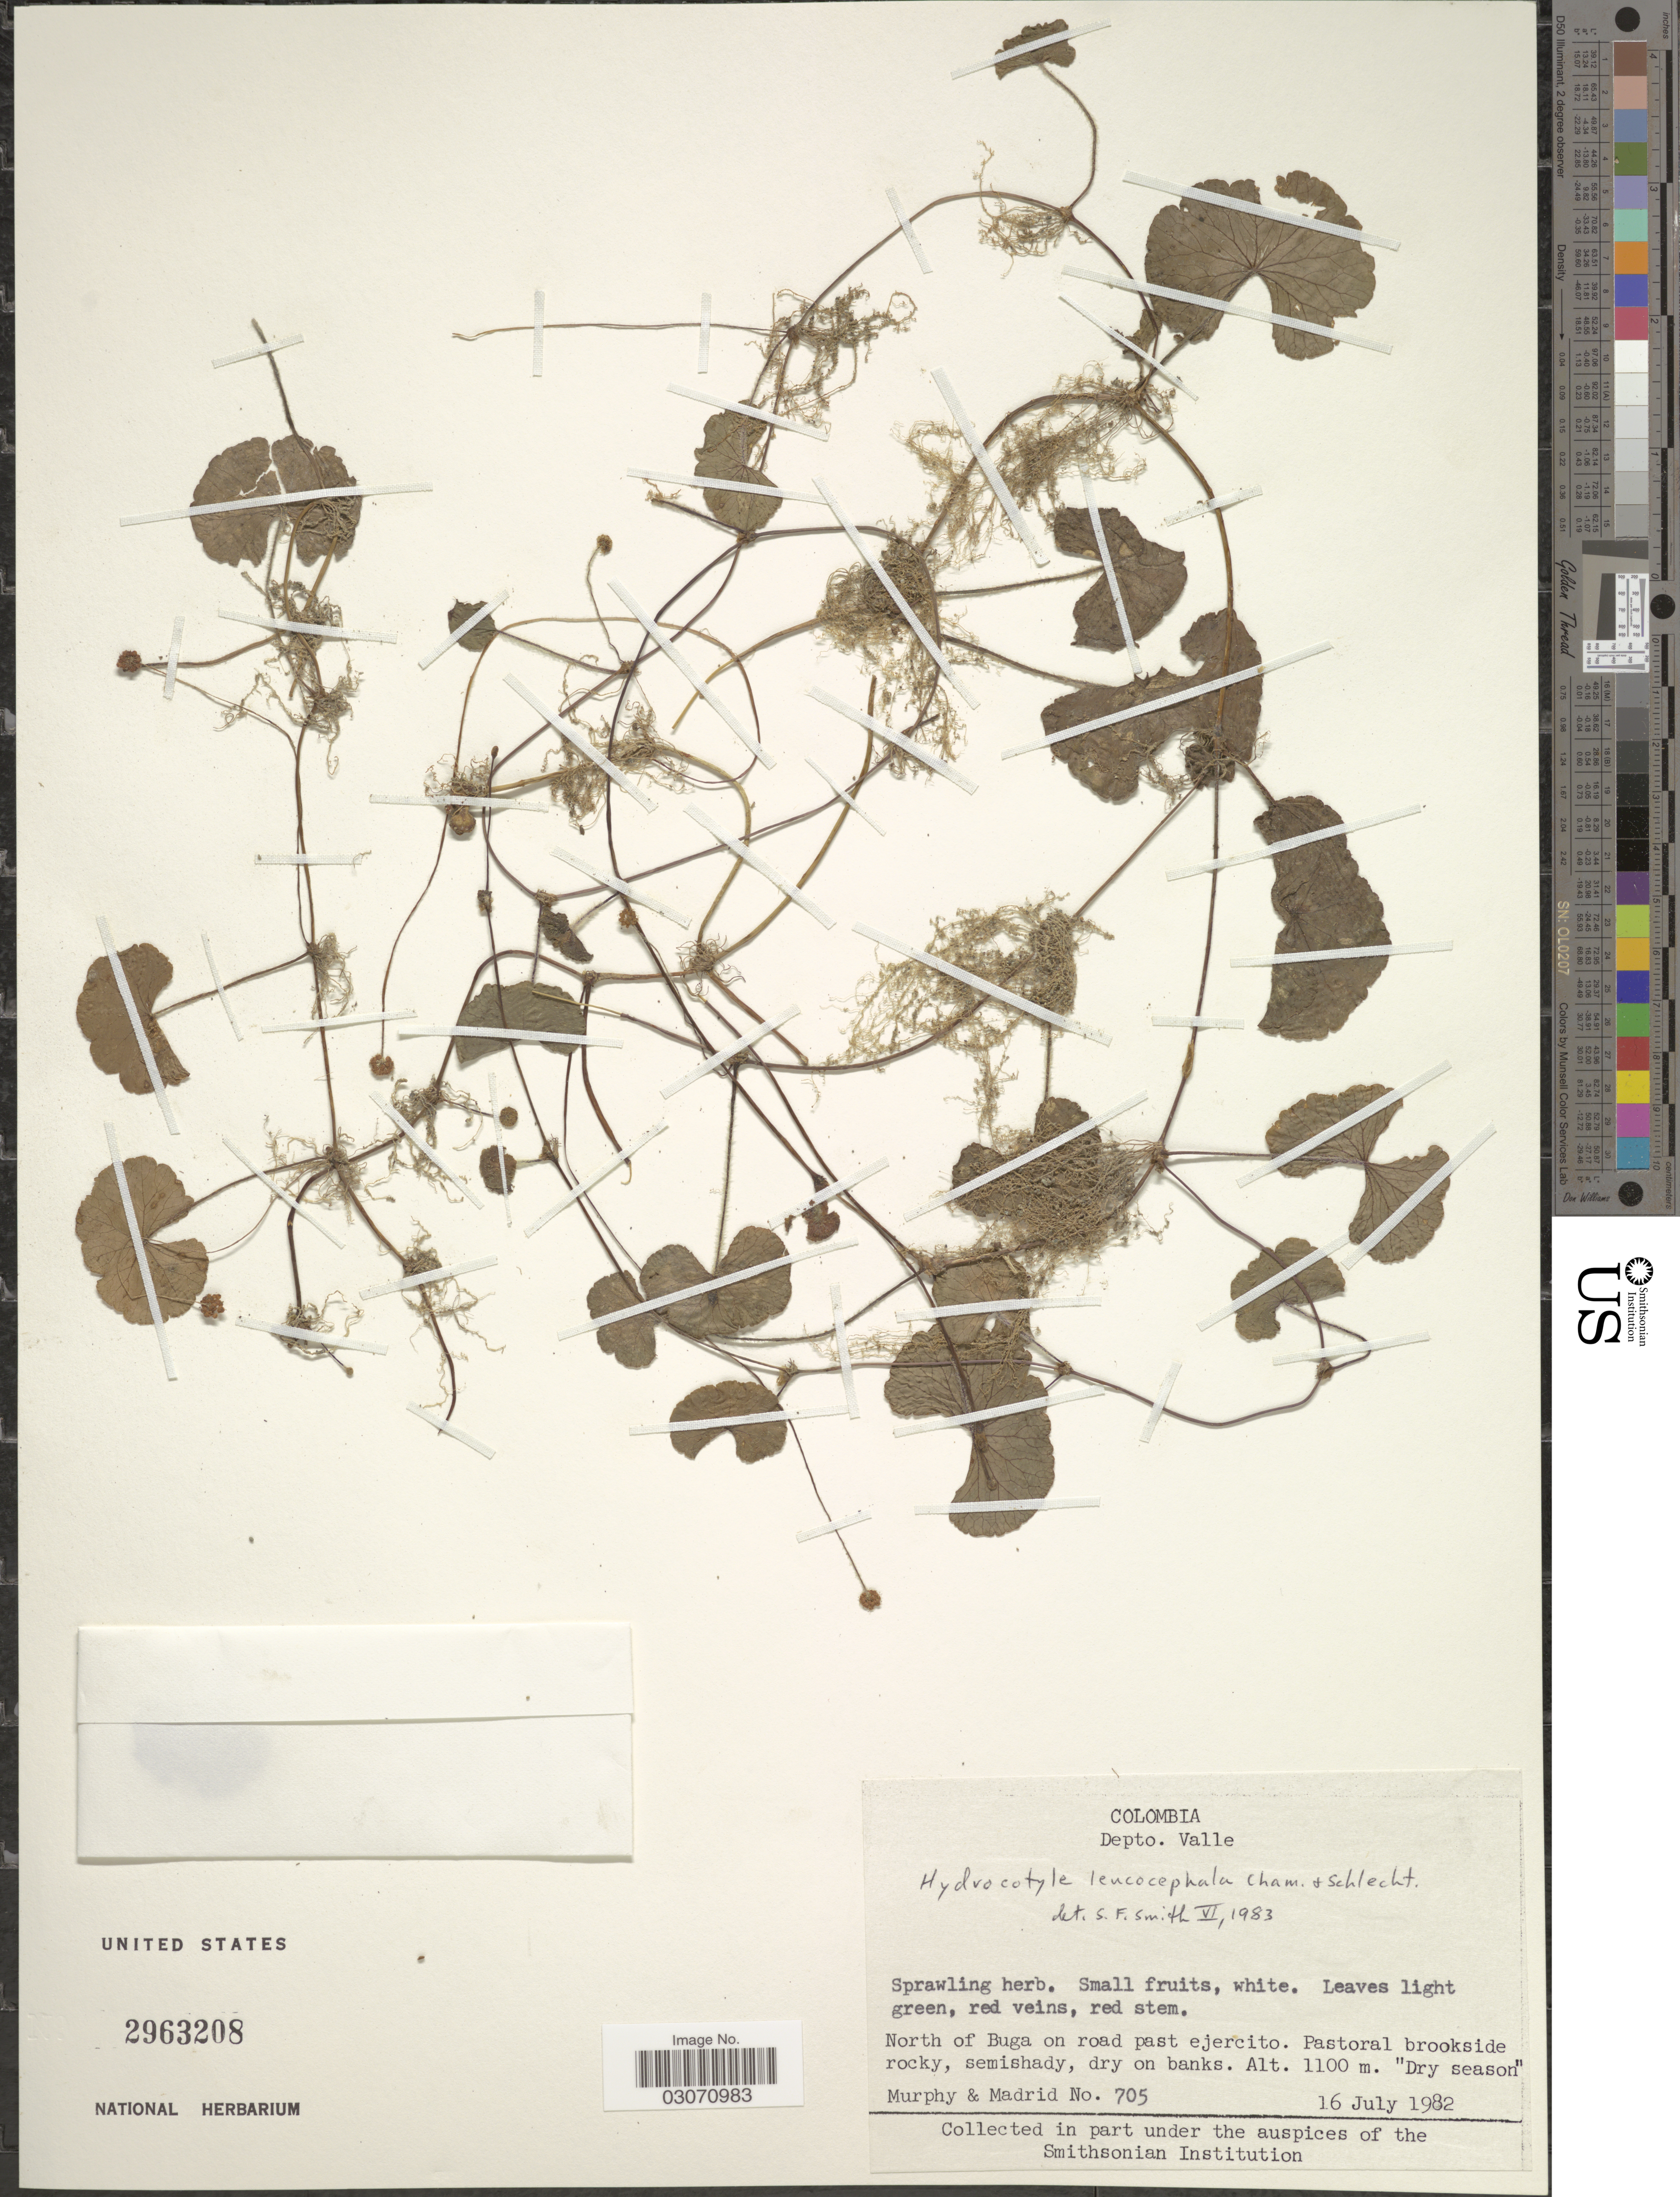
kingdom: Plantae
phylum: Tracheophyta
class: Magnoliopsida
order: Apiales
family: Araliaceae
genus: Hydrocotyle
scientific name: Hydrocotyle leucocephala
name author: Cham. & Schltdl.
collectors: -. Murphy & -. Madrid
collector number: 705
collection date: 1982-07-16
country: Colombia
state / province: Valle del Cauca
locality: North of Buga, on road past ejercito.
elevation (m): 1100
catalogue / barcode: US 2963208